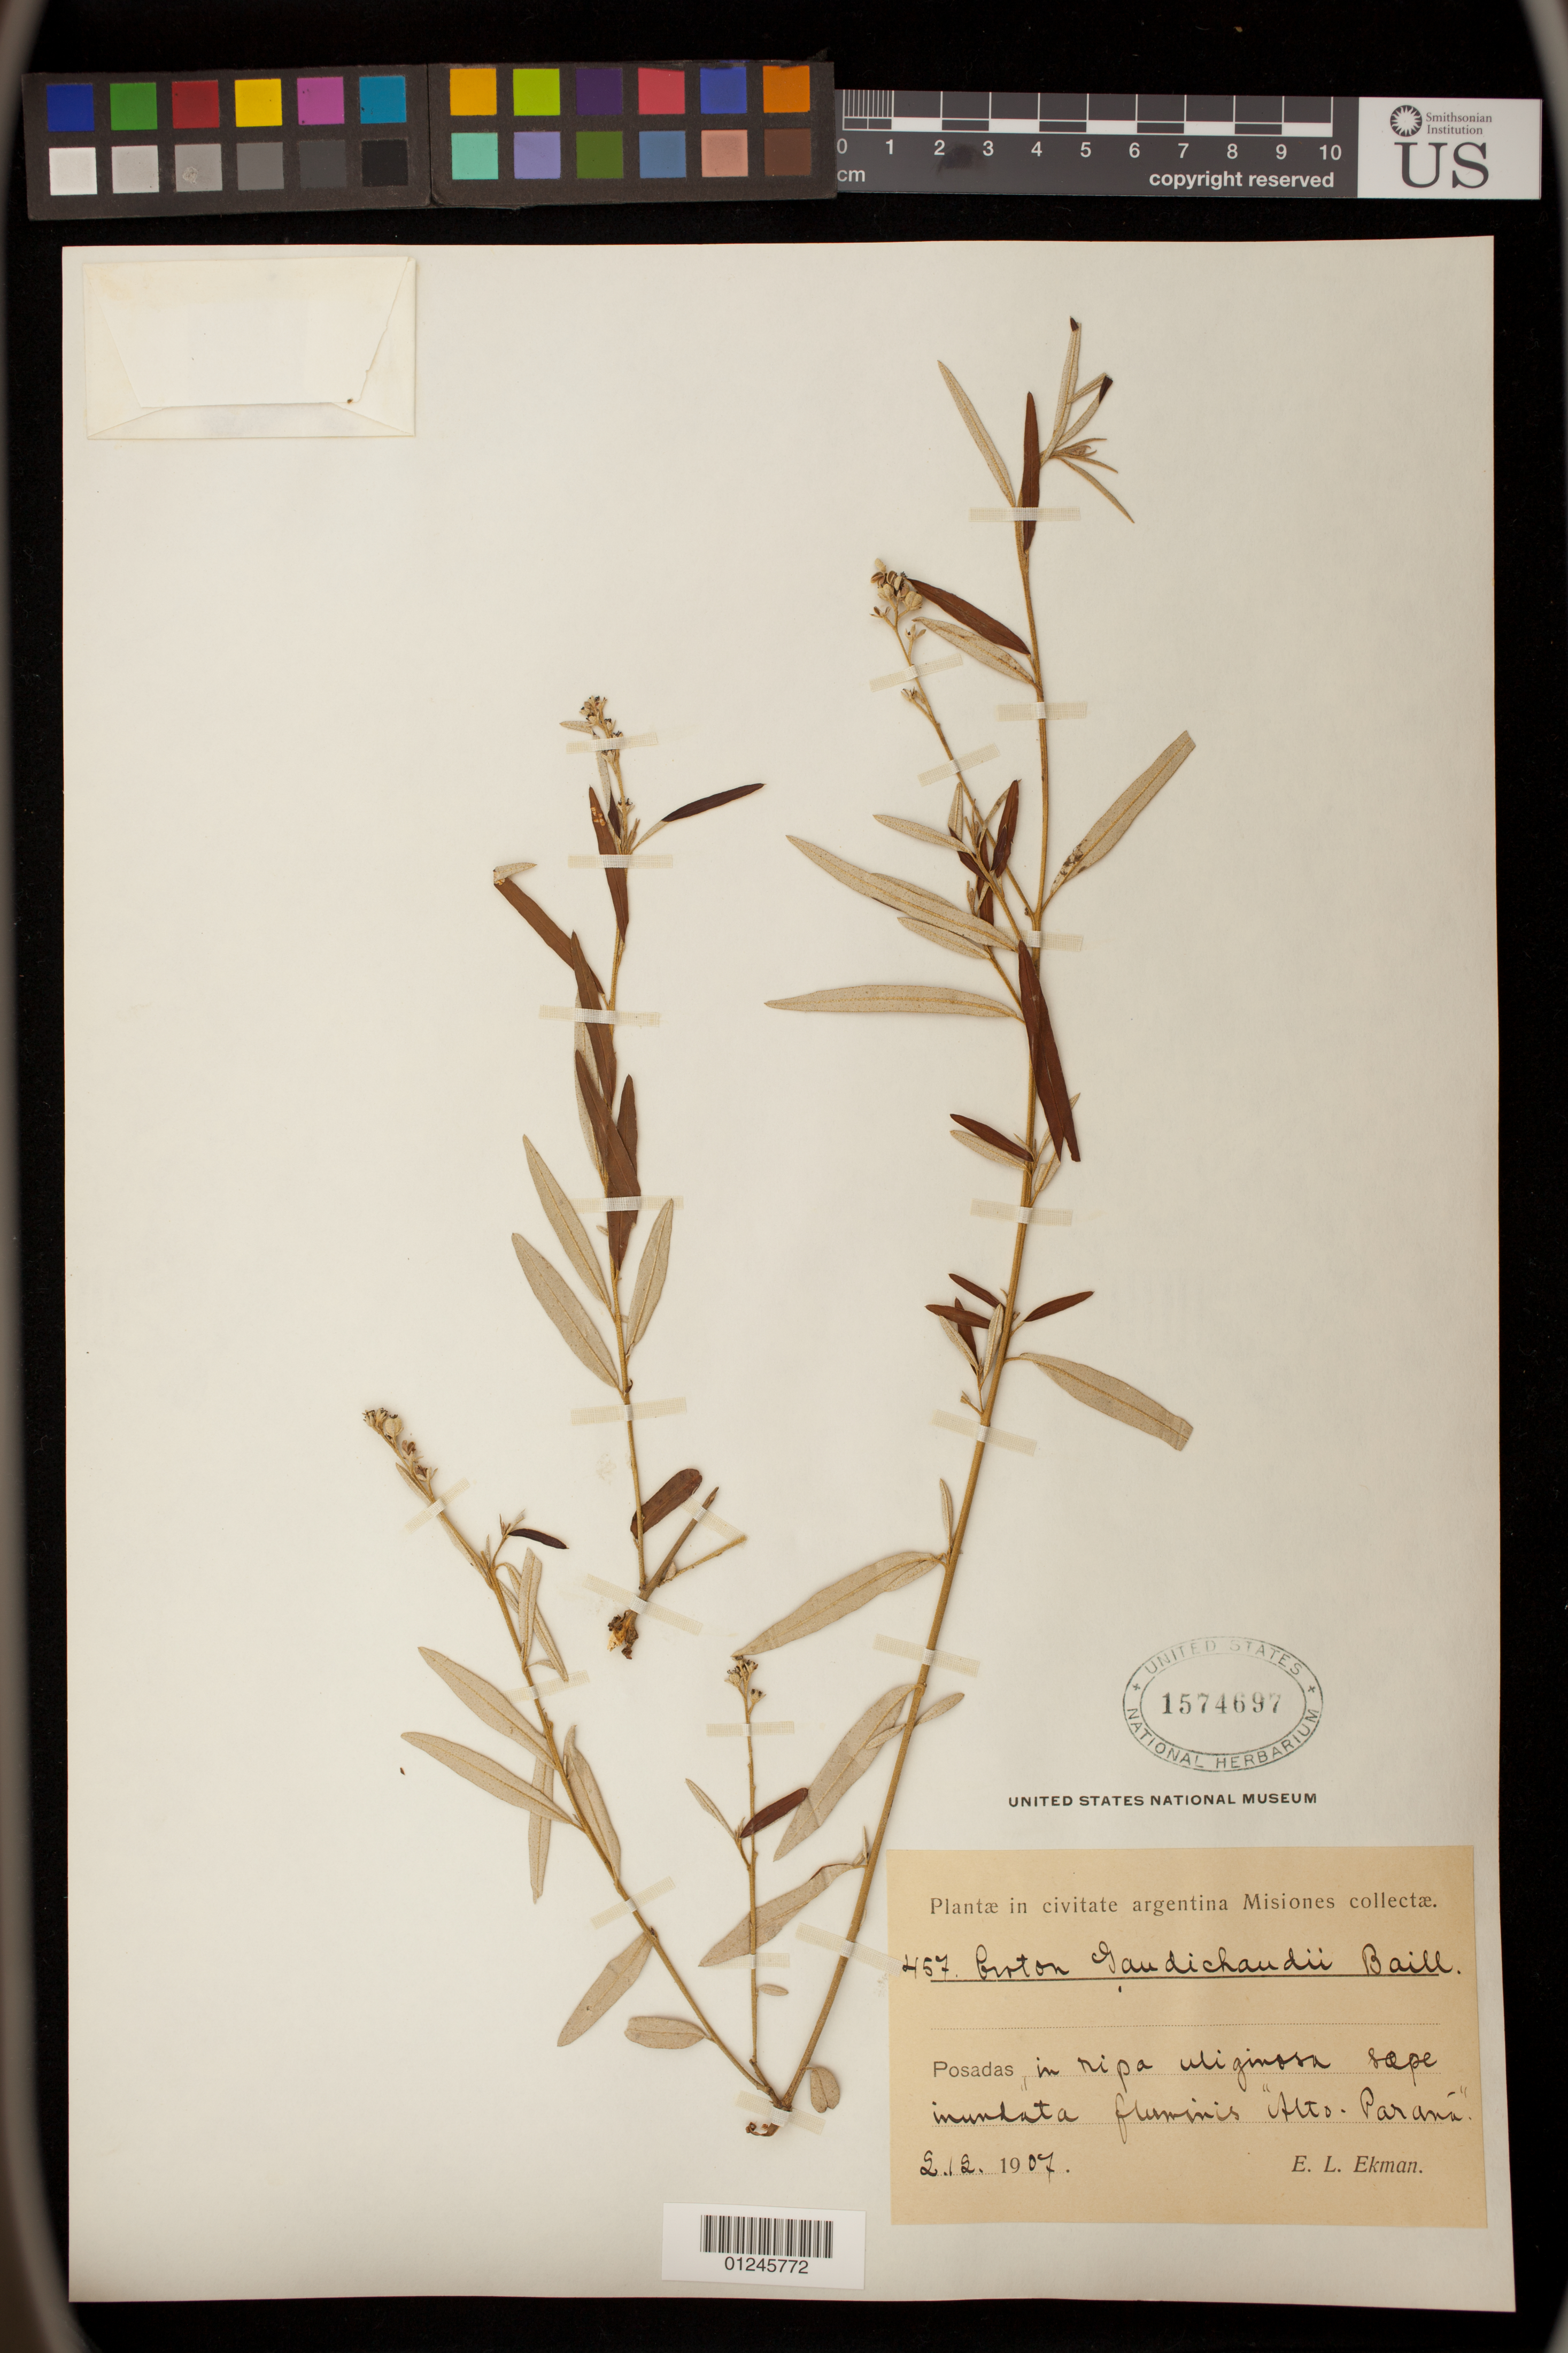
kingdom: Plantae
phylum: Tracheophyta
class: Magnoliopsida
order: Malpighiales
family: Euphorbiaceae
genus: Croton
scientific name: Croton tenuissimus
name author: Müll. Arg.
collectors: E. L. Ekman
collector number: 457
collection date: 1907-12-02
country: Argentina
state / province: Misiones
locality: Posadas, in ripa uliginosa sope inundata fluminis "Alto-Parana"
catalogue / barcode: US 1574697